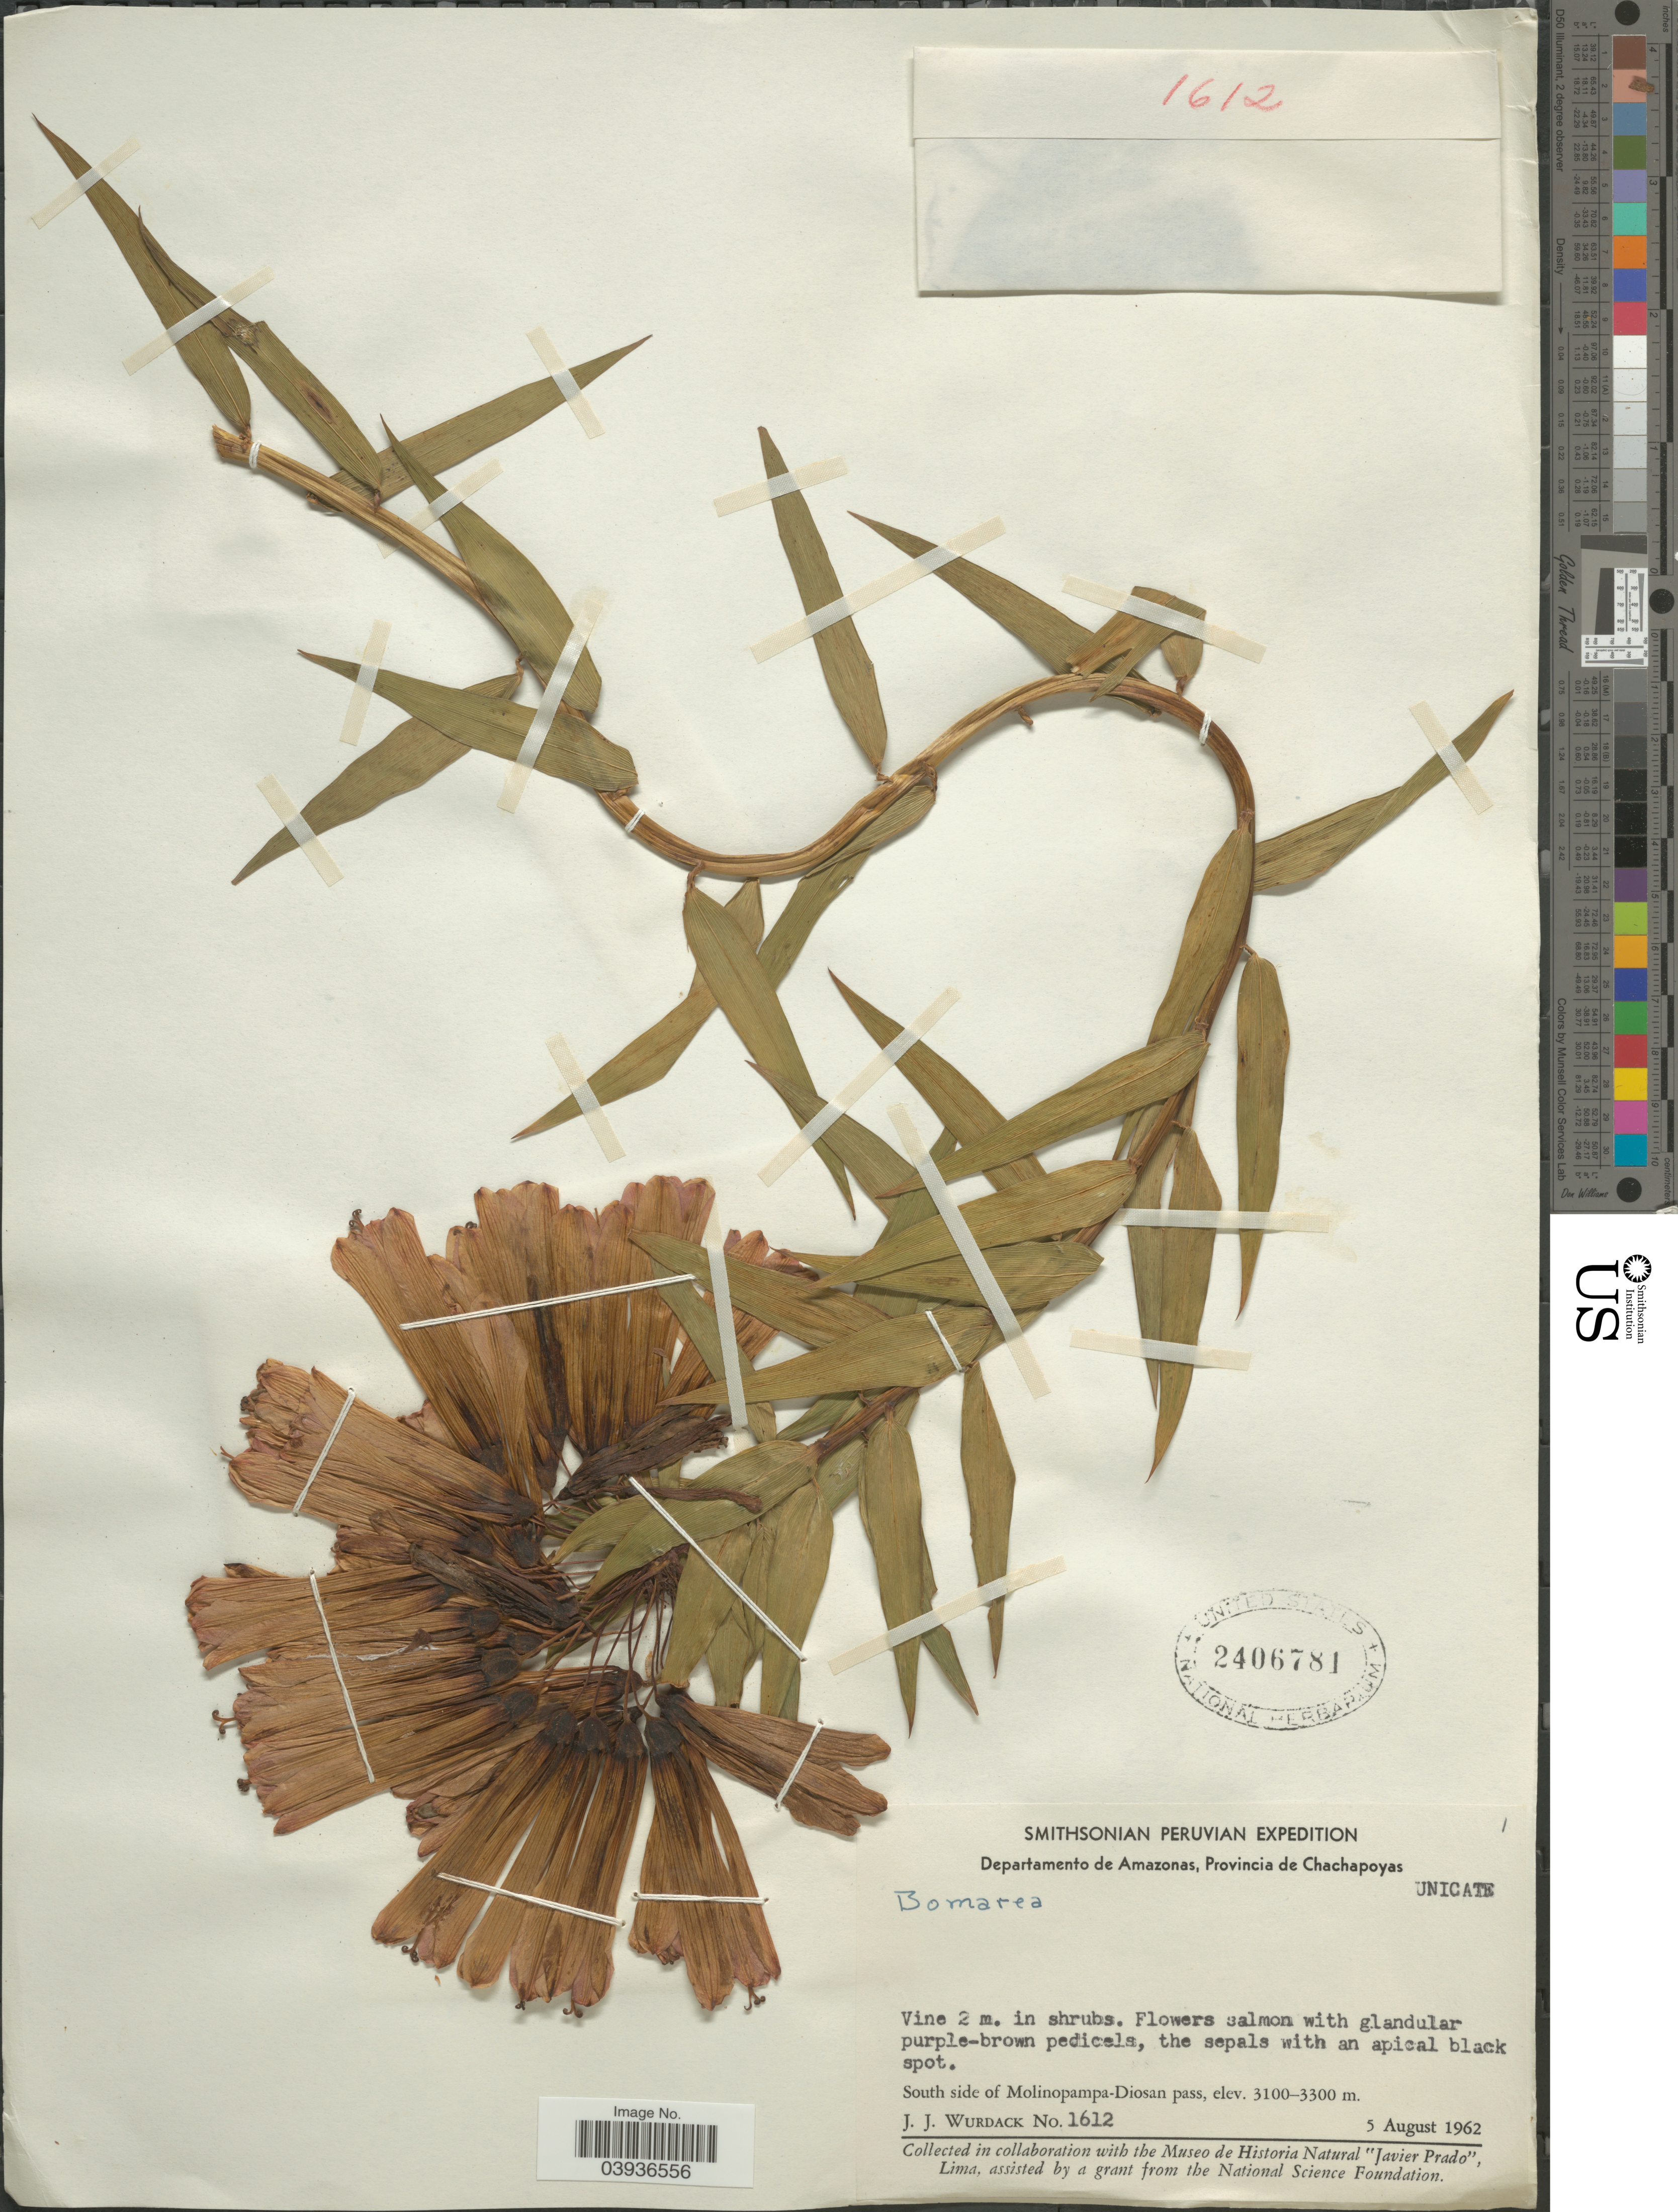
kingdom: Plantae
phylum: Tracheophyta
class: Liliopsida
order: Liliales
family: Alstroemeriaceae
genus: Bomarea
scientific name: Bomarea sp.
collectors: J. J. Wurdack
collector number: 1612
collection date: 1962-08-05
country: Peru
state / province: Amazonas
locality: Departamento de Amazonas, Provincia de Chachapoyas. South side of Molinopampa-Diosan pass.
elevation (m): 3100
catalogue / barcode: US 2406781